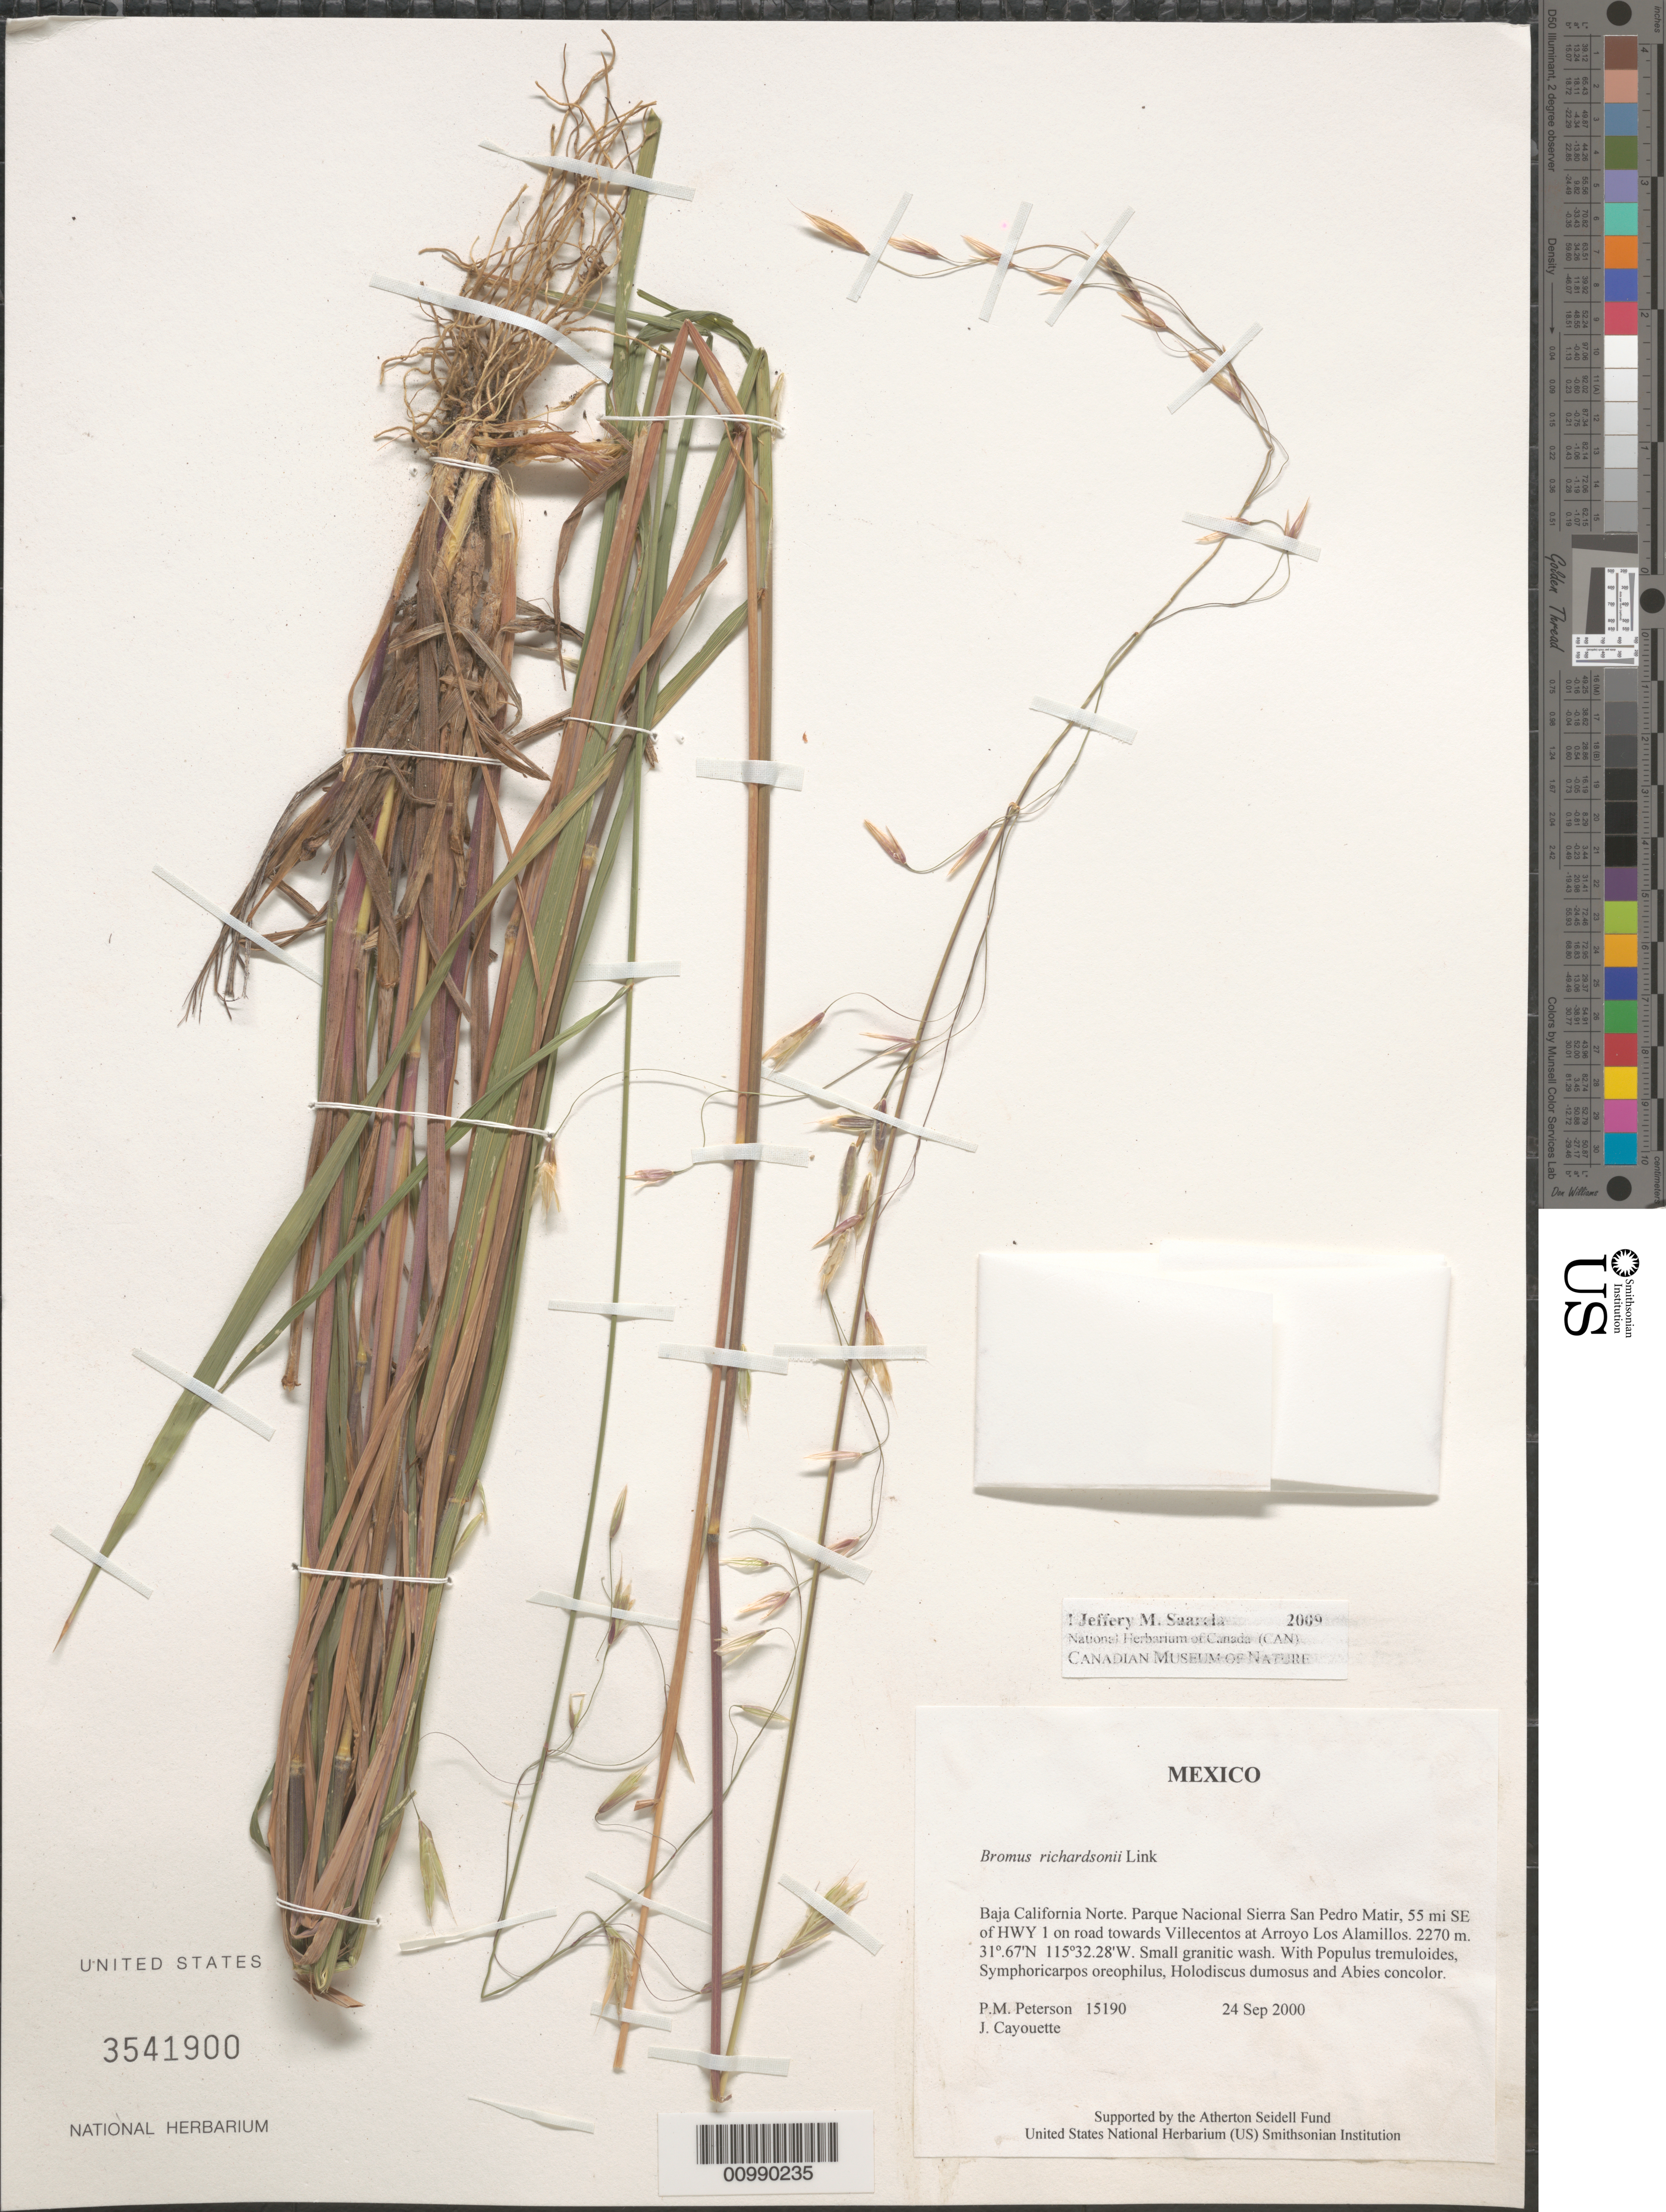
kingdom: Plantae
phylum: Tracheophyta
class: Liliopsida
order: Poales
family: Poaceae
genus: Bromus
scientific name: Bromus richardsonii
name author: Link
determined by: Saarela, J. M., (CAN), Canadian Museum of Nature (CANADA)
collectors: P. M. Peterson & J. Cayouette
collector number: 15190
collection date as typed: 24 Sep 2000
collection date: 2000-09-24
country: Mexico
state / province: Baja California Norte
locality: Parque Nacional Sierra San Pedro Matir, 55 mi SE of HWY 1 on road towards Villecentos at Arroyo Los Alamillos.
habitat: Small granitic wash.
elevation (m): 2270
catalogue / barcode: US 3541900